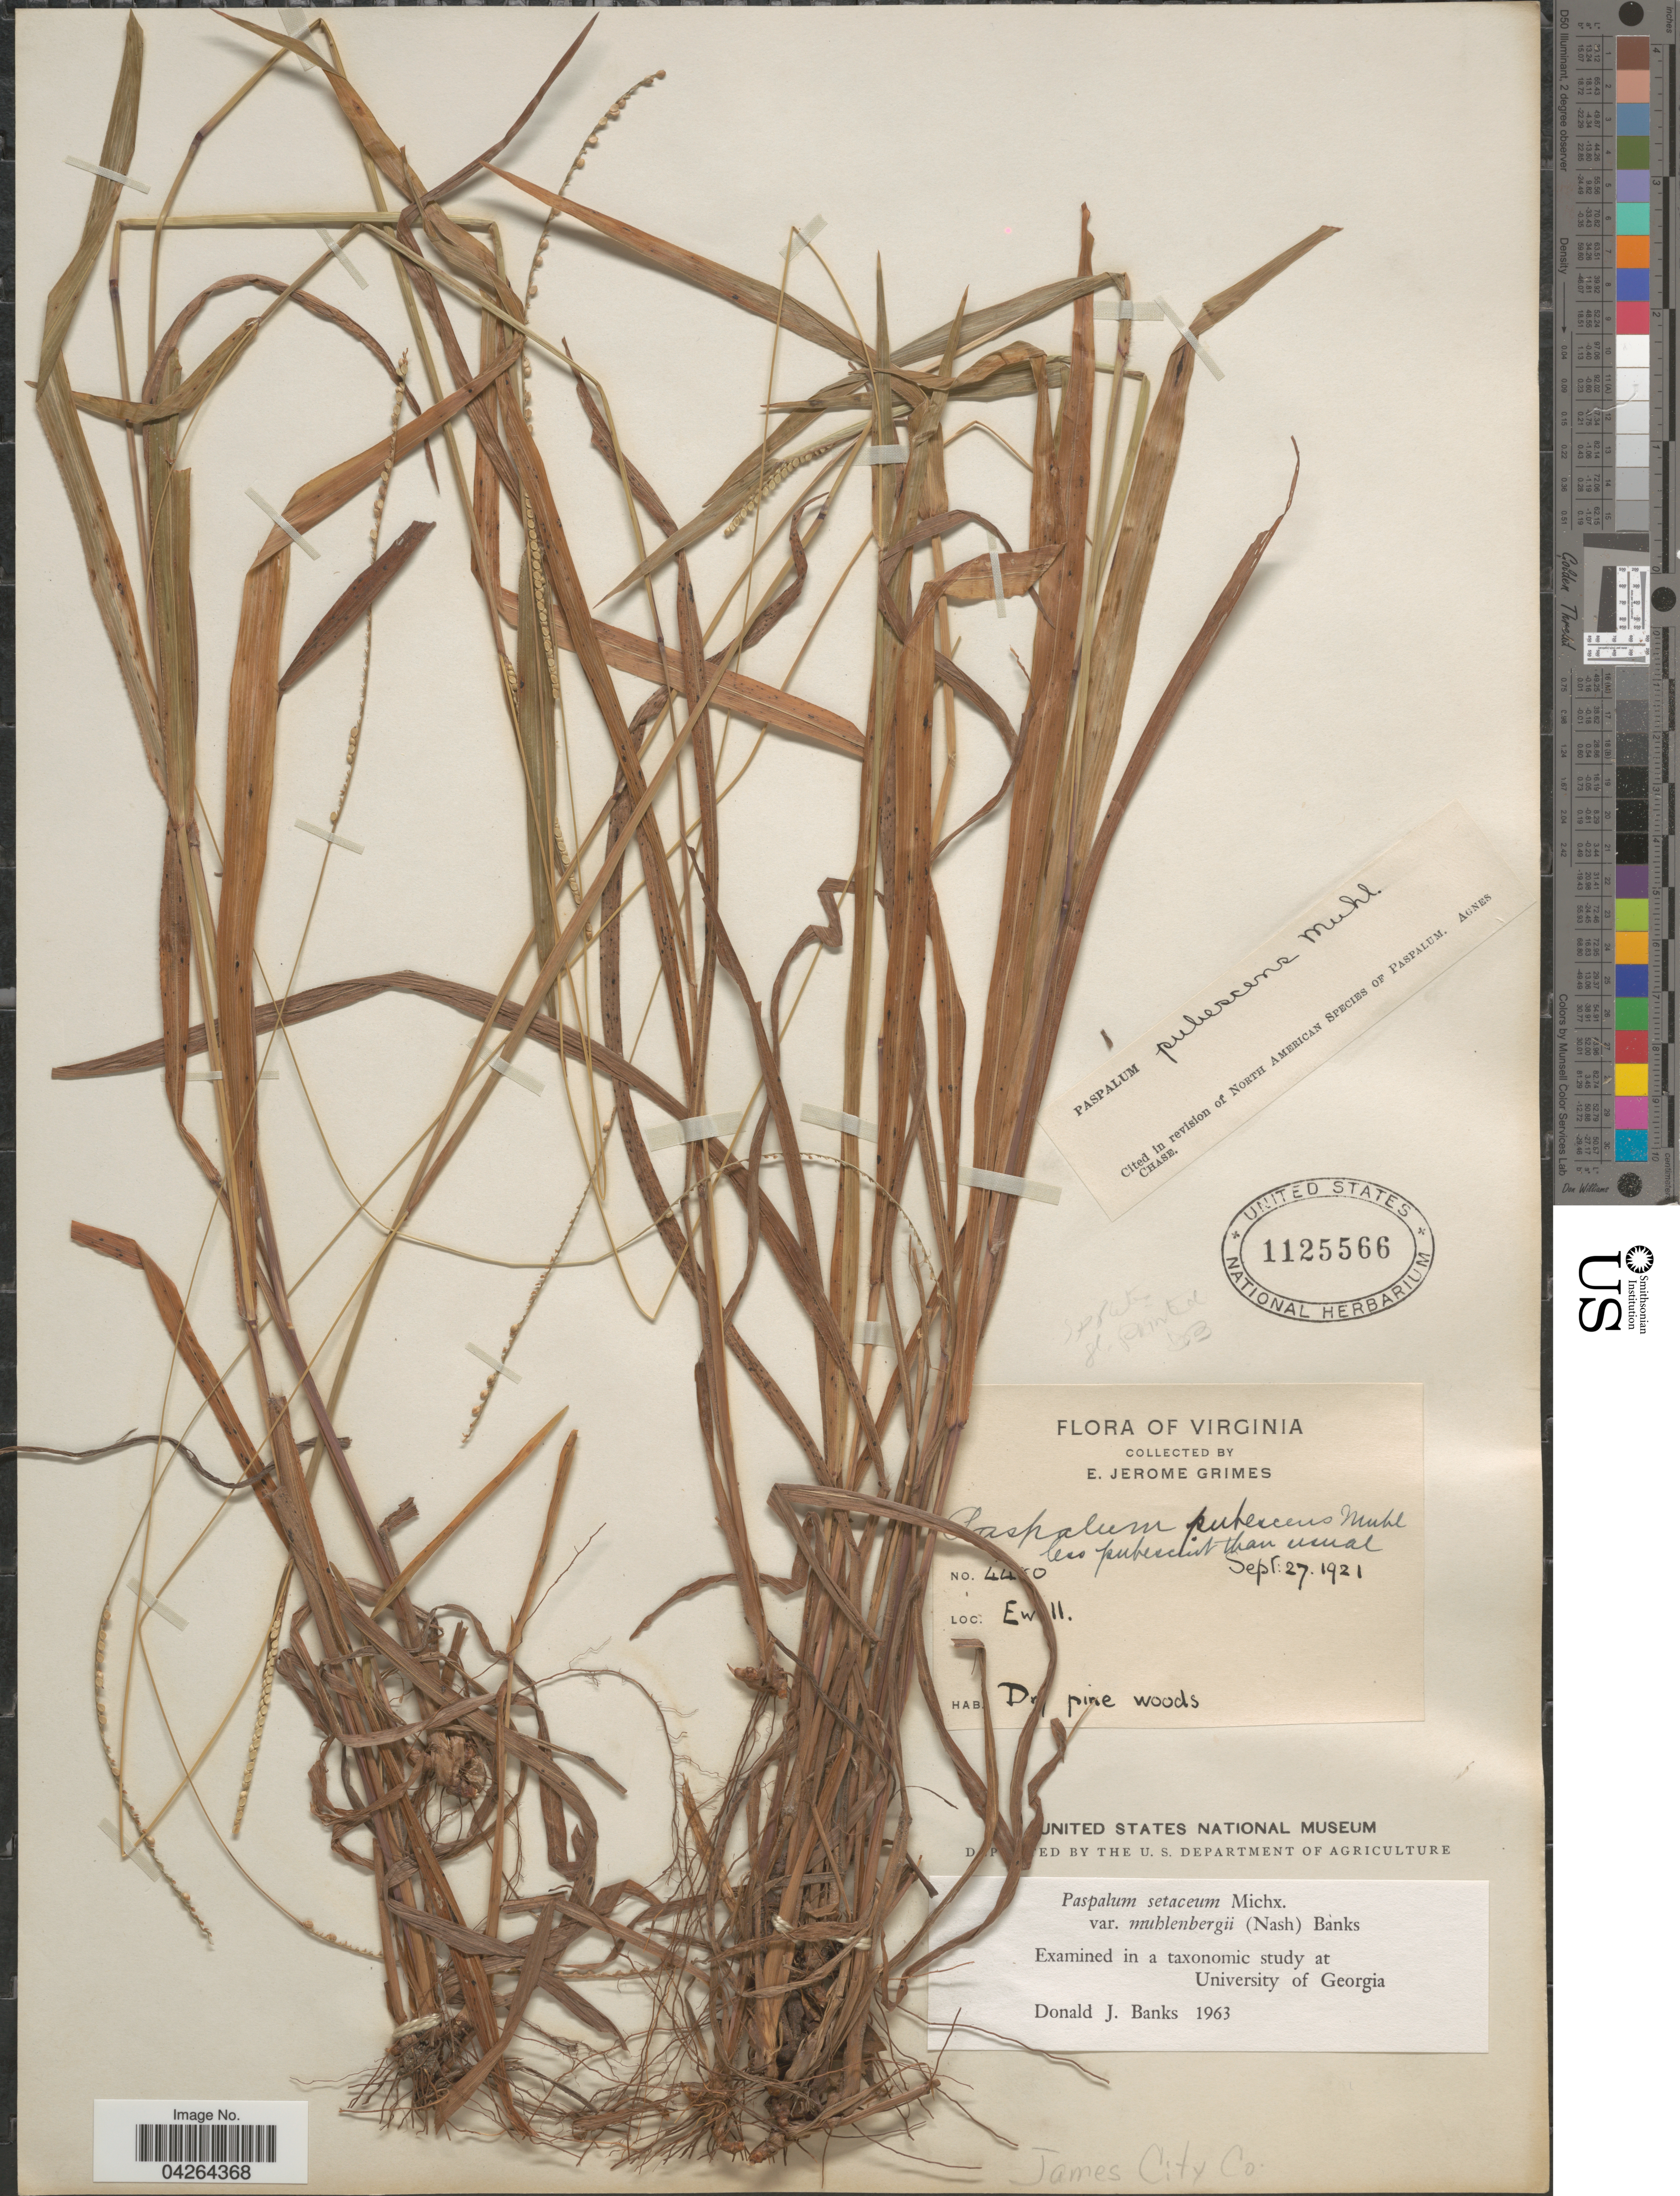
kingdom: Plantae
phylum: Tracheophyta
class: Liliopsida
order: Poales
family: Poaceae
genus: Paspalum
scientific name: Paspalum setaceum var. muhlenbergii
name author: (Nash) D.J. Banks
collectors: E. J. Grimes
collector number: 44!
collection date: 1921-09-27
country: United States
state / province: Virginia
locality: Ewell.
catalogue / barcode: US 1125566